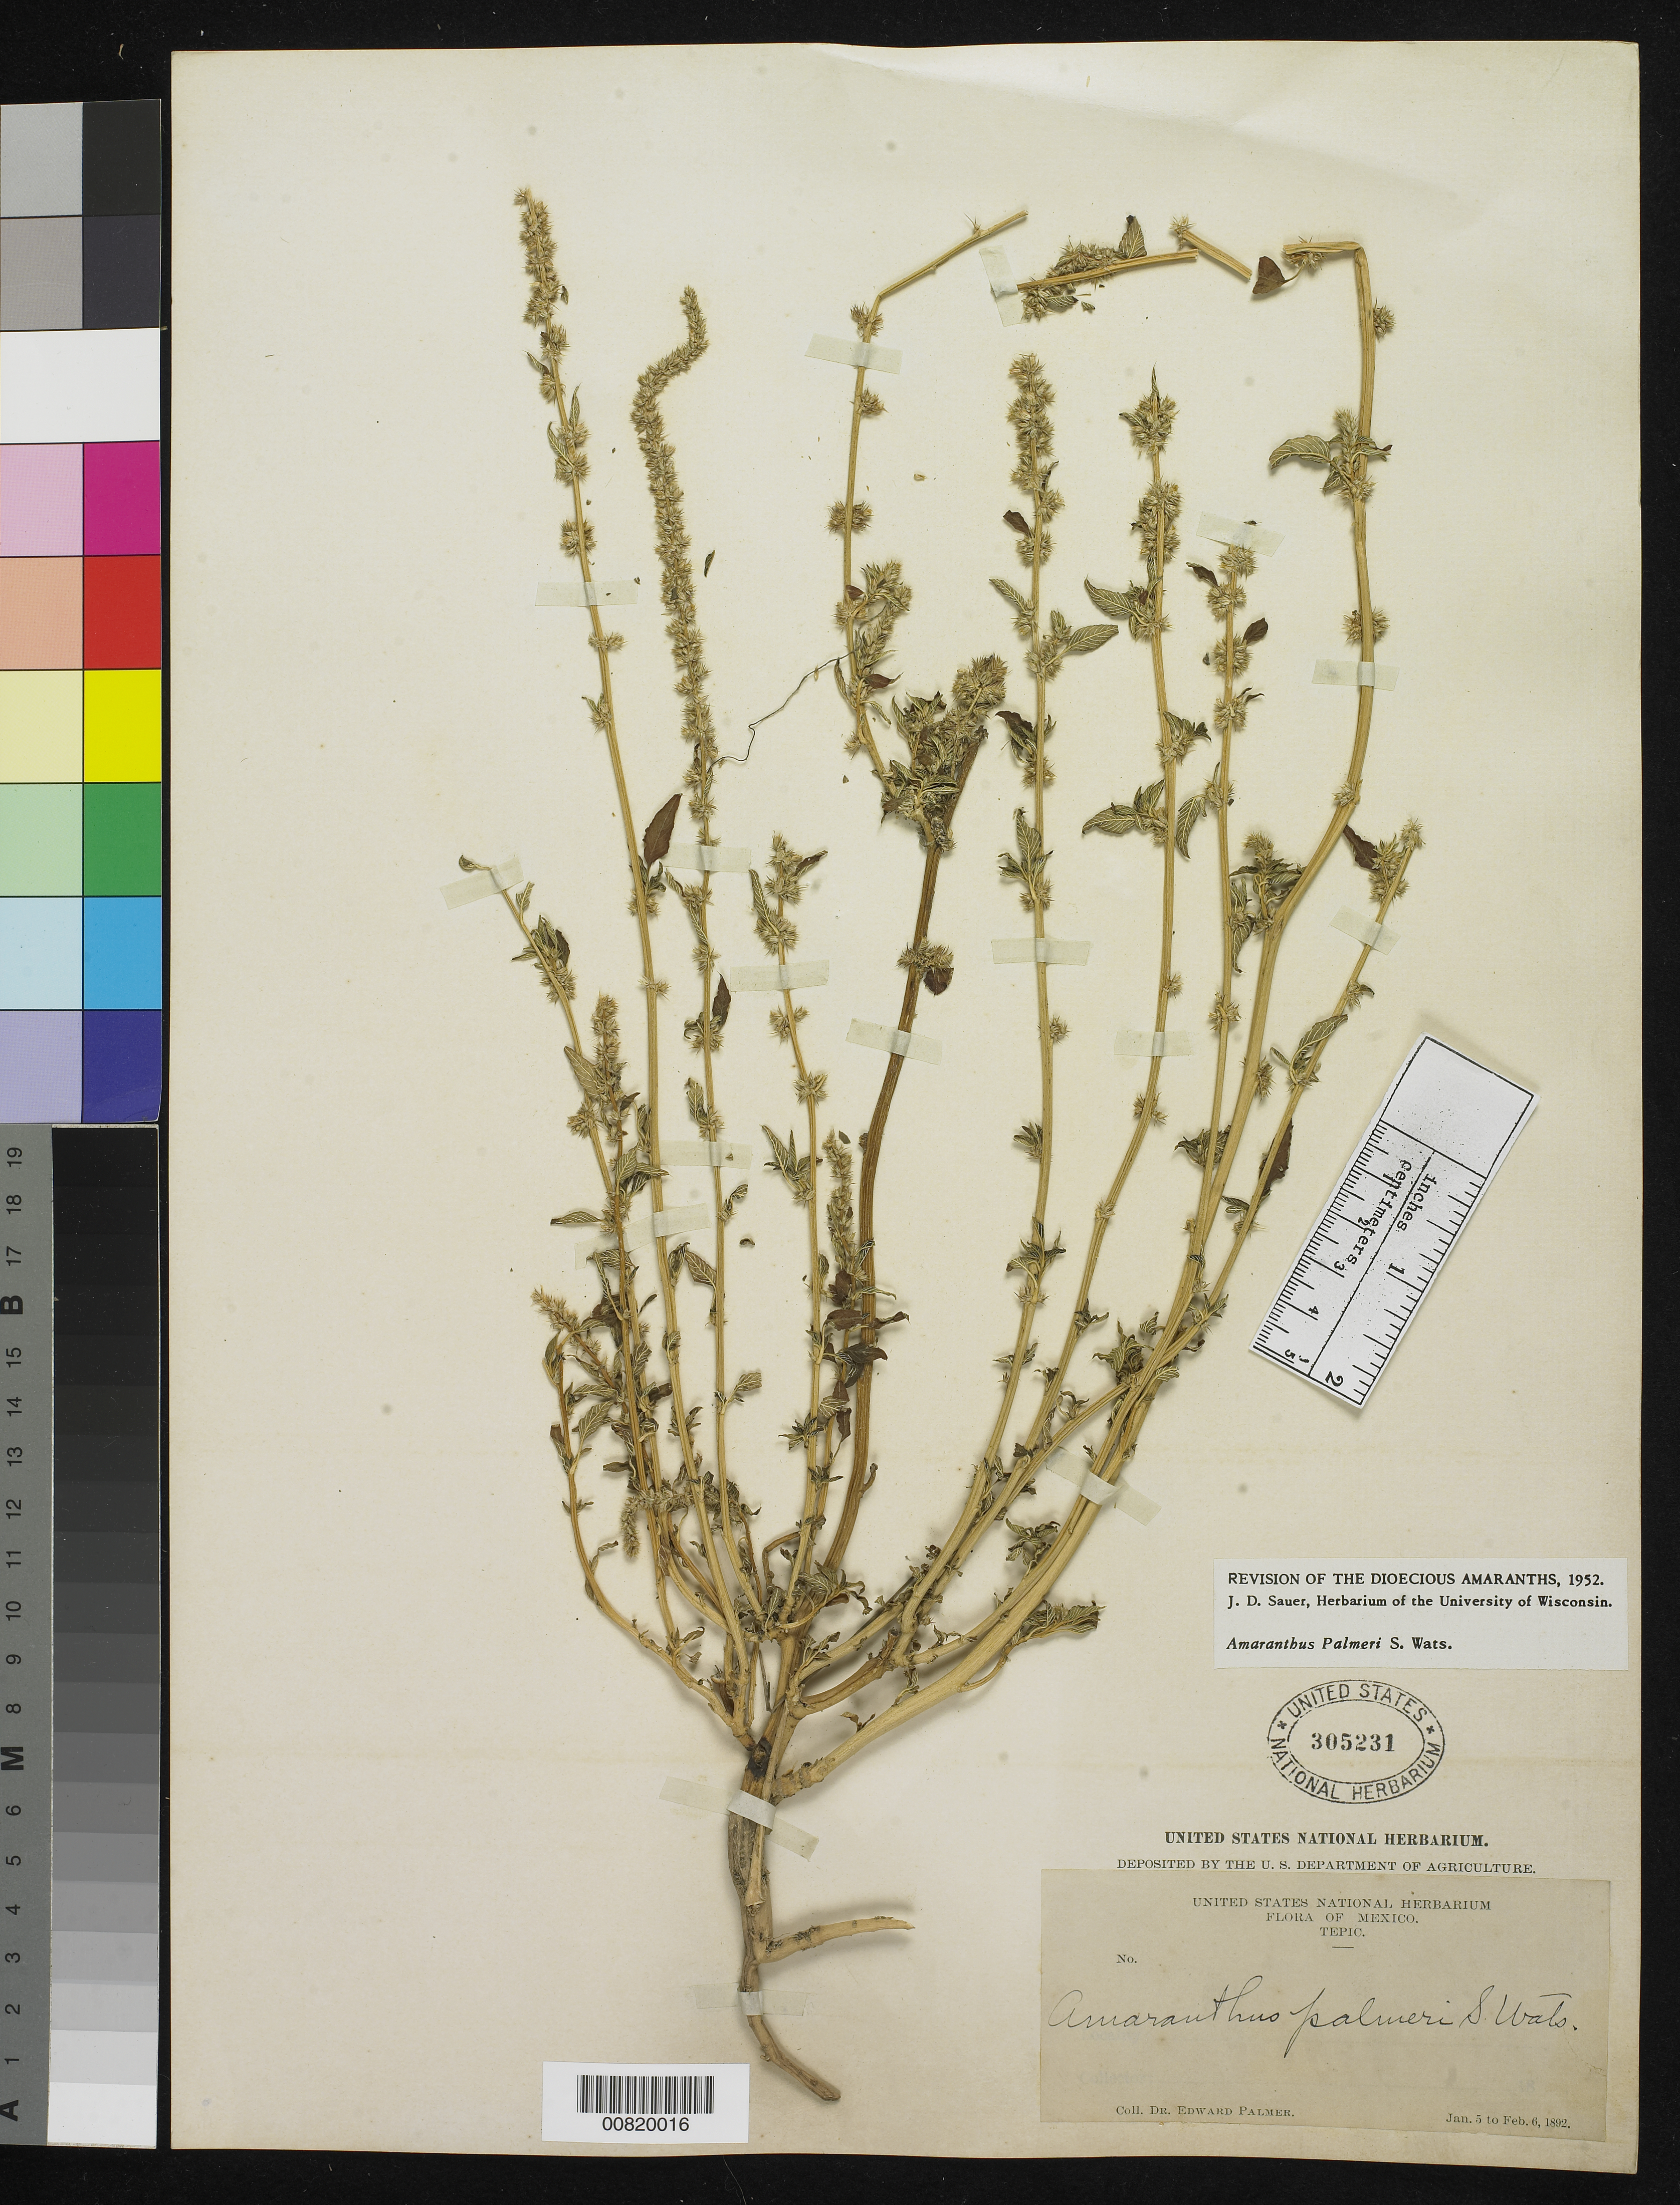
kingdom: Plantae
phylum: Tracheophyta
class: Magnoliopsida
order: Caryophyllales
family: Amaranthaceae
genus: Amaranthus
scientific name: Amaranthus palmeri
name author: S. Watson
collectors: E. Palmer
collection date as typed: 05 Jan 1892 to 06 Feb 1892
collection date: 1892-01-05/1892-02-06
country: Mexico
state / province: Nayarit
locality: Tepic, Nayarit.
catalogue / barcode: US 305231